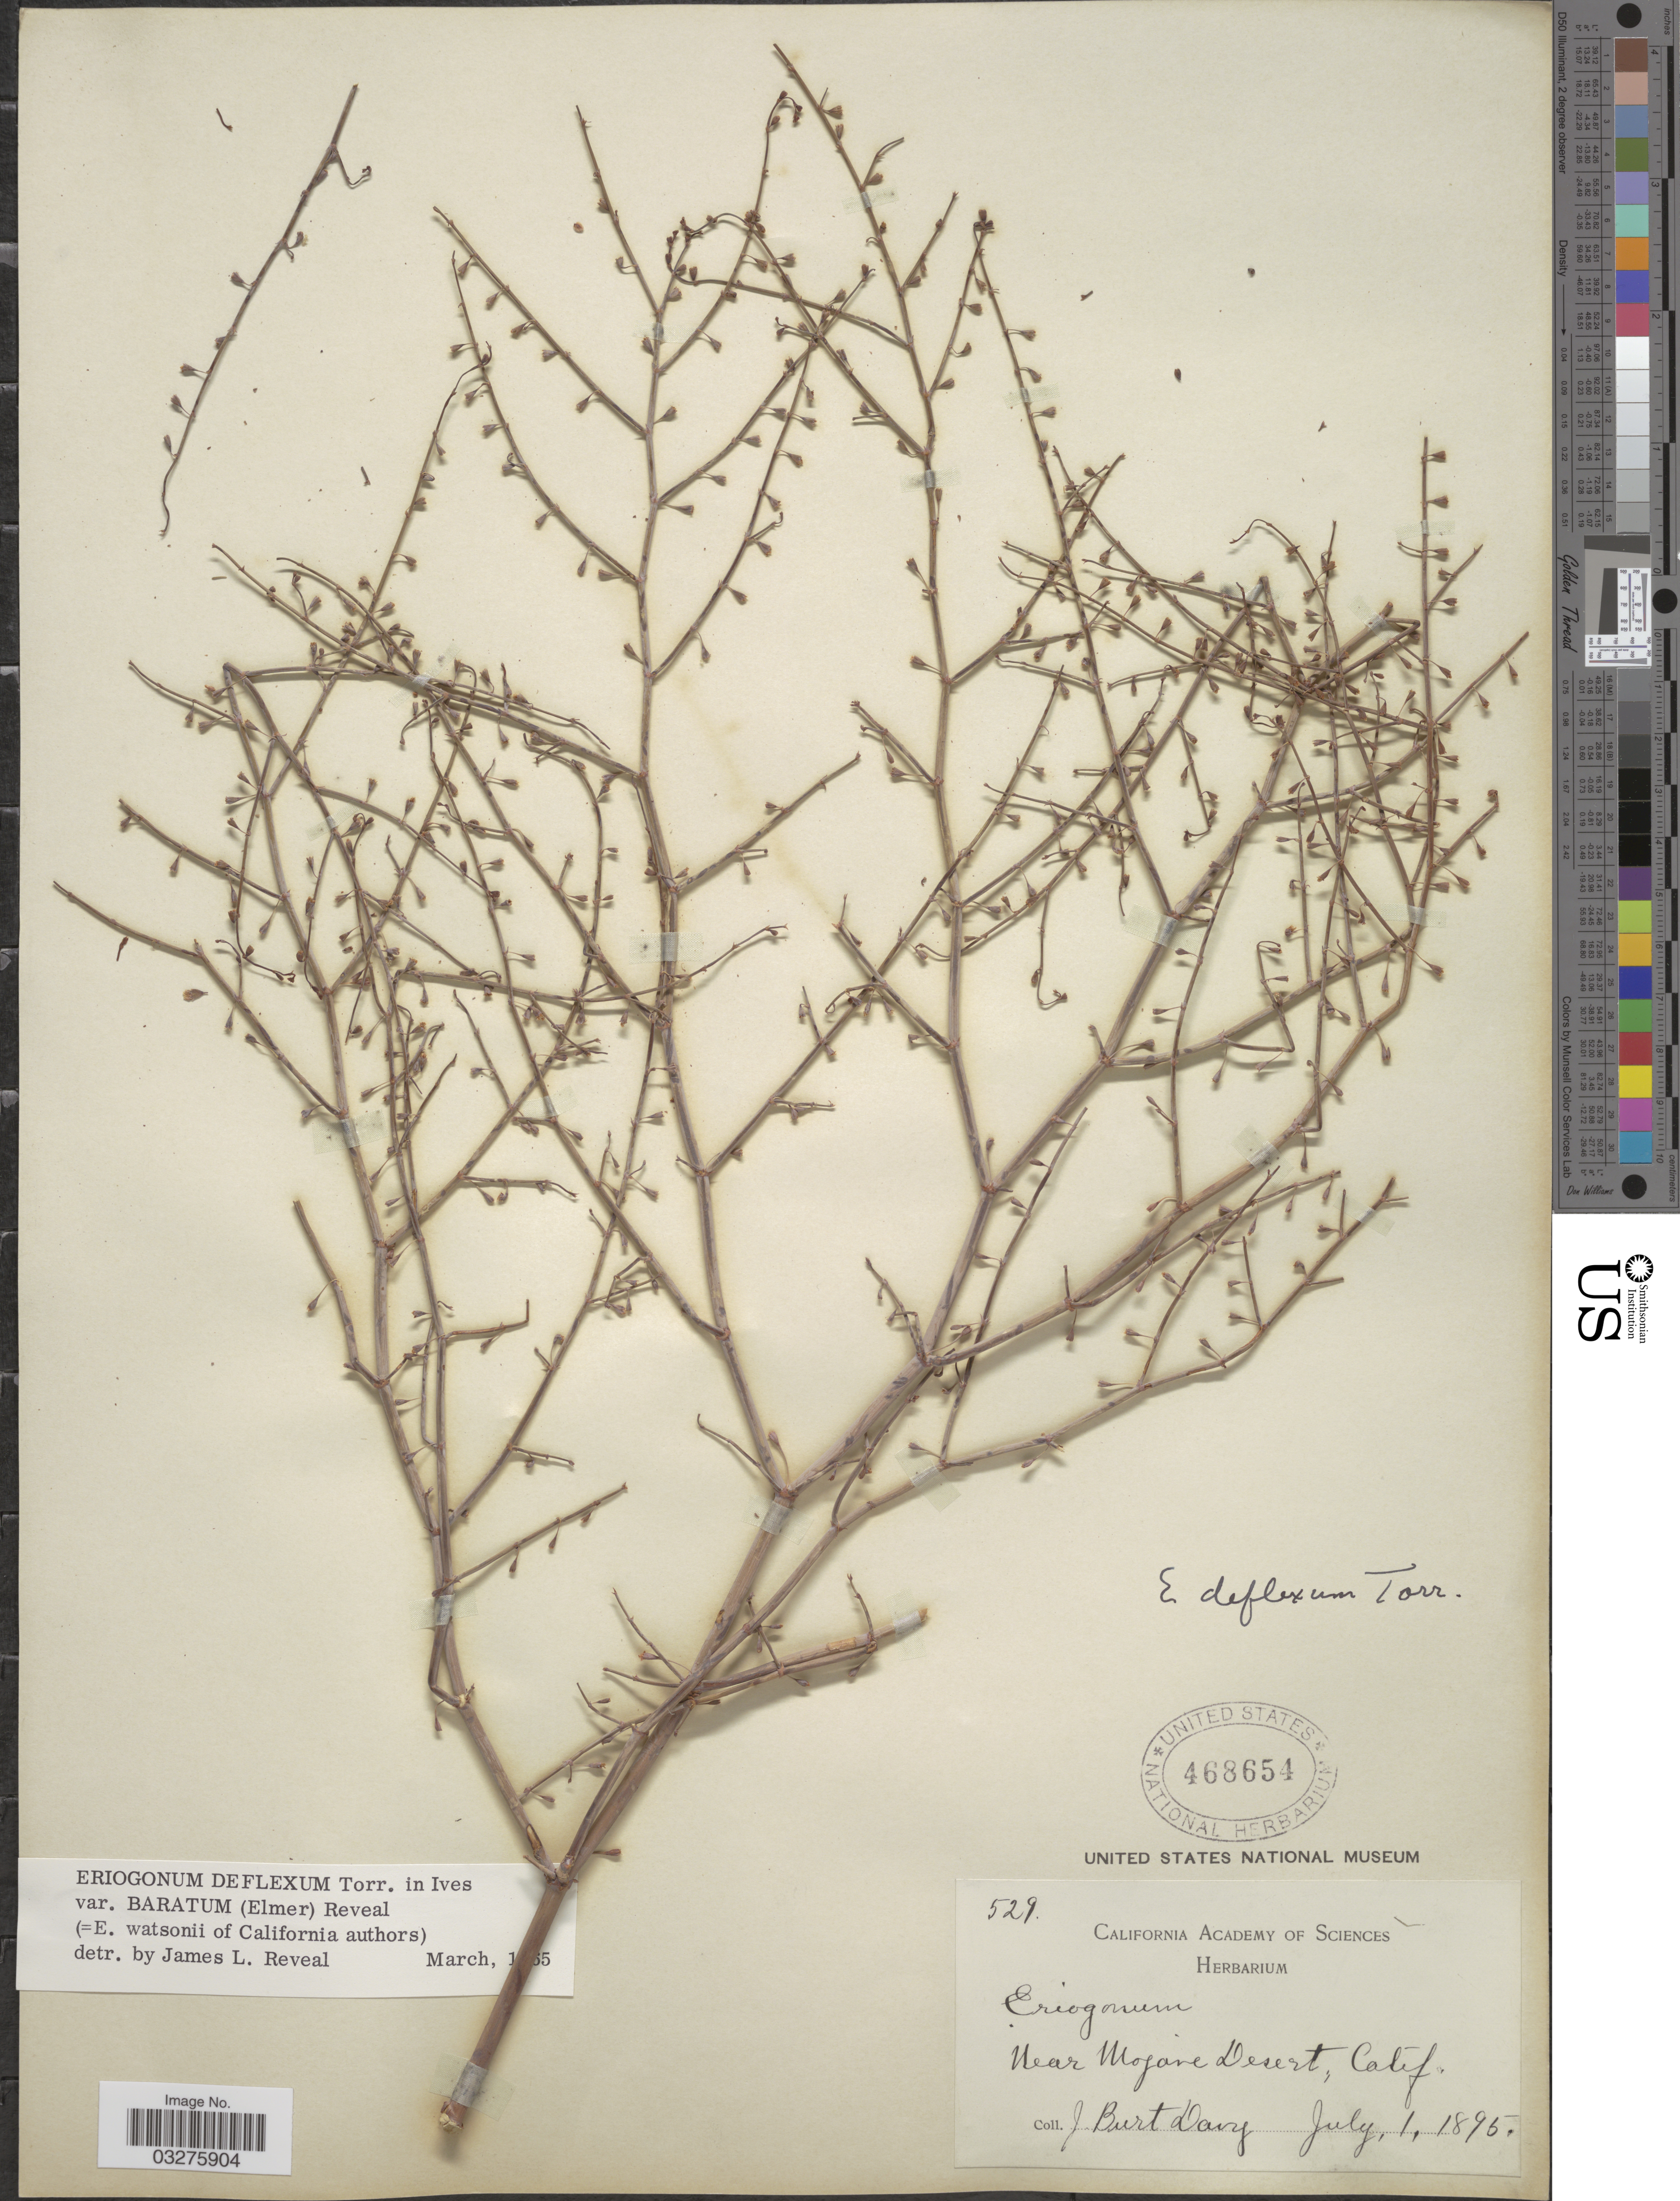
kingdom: Plantae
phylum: Tracheophyta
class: Magnoliopsida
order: Caryophyllales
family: Polygonaceae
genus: Eriogonum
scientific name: Eriogonum deflexum var. baratum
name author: (Elmer) Reveal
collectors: J. Burtt Davy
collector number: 529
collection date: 1895-07-01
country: United States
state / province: California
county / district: San Bernardino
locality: Near Mojave Desert.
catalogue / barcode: US 468654